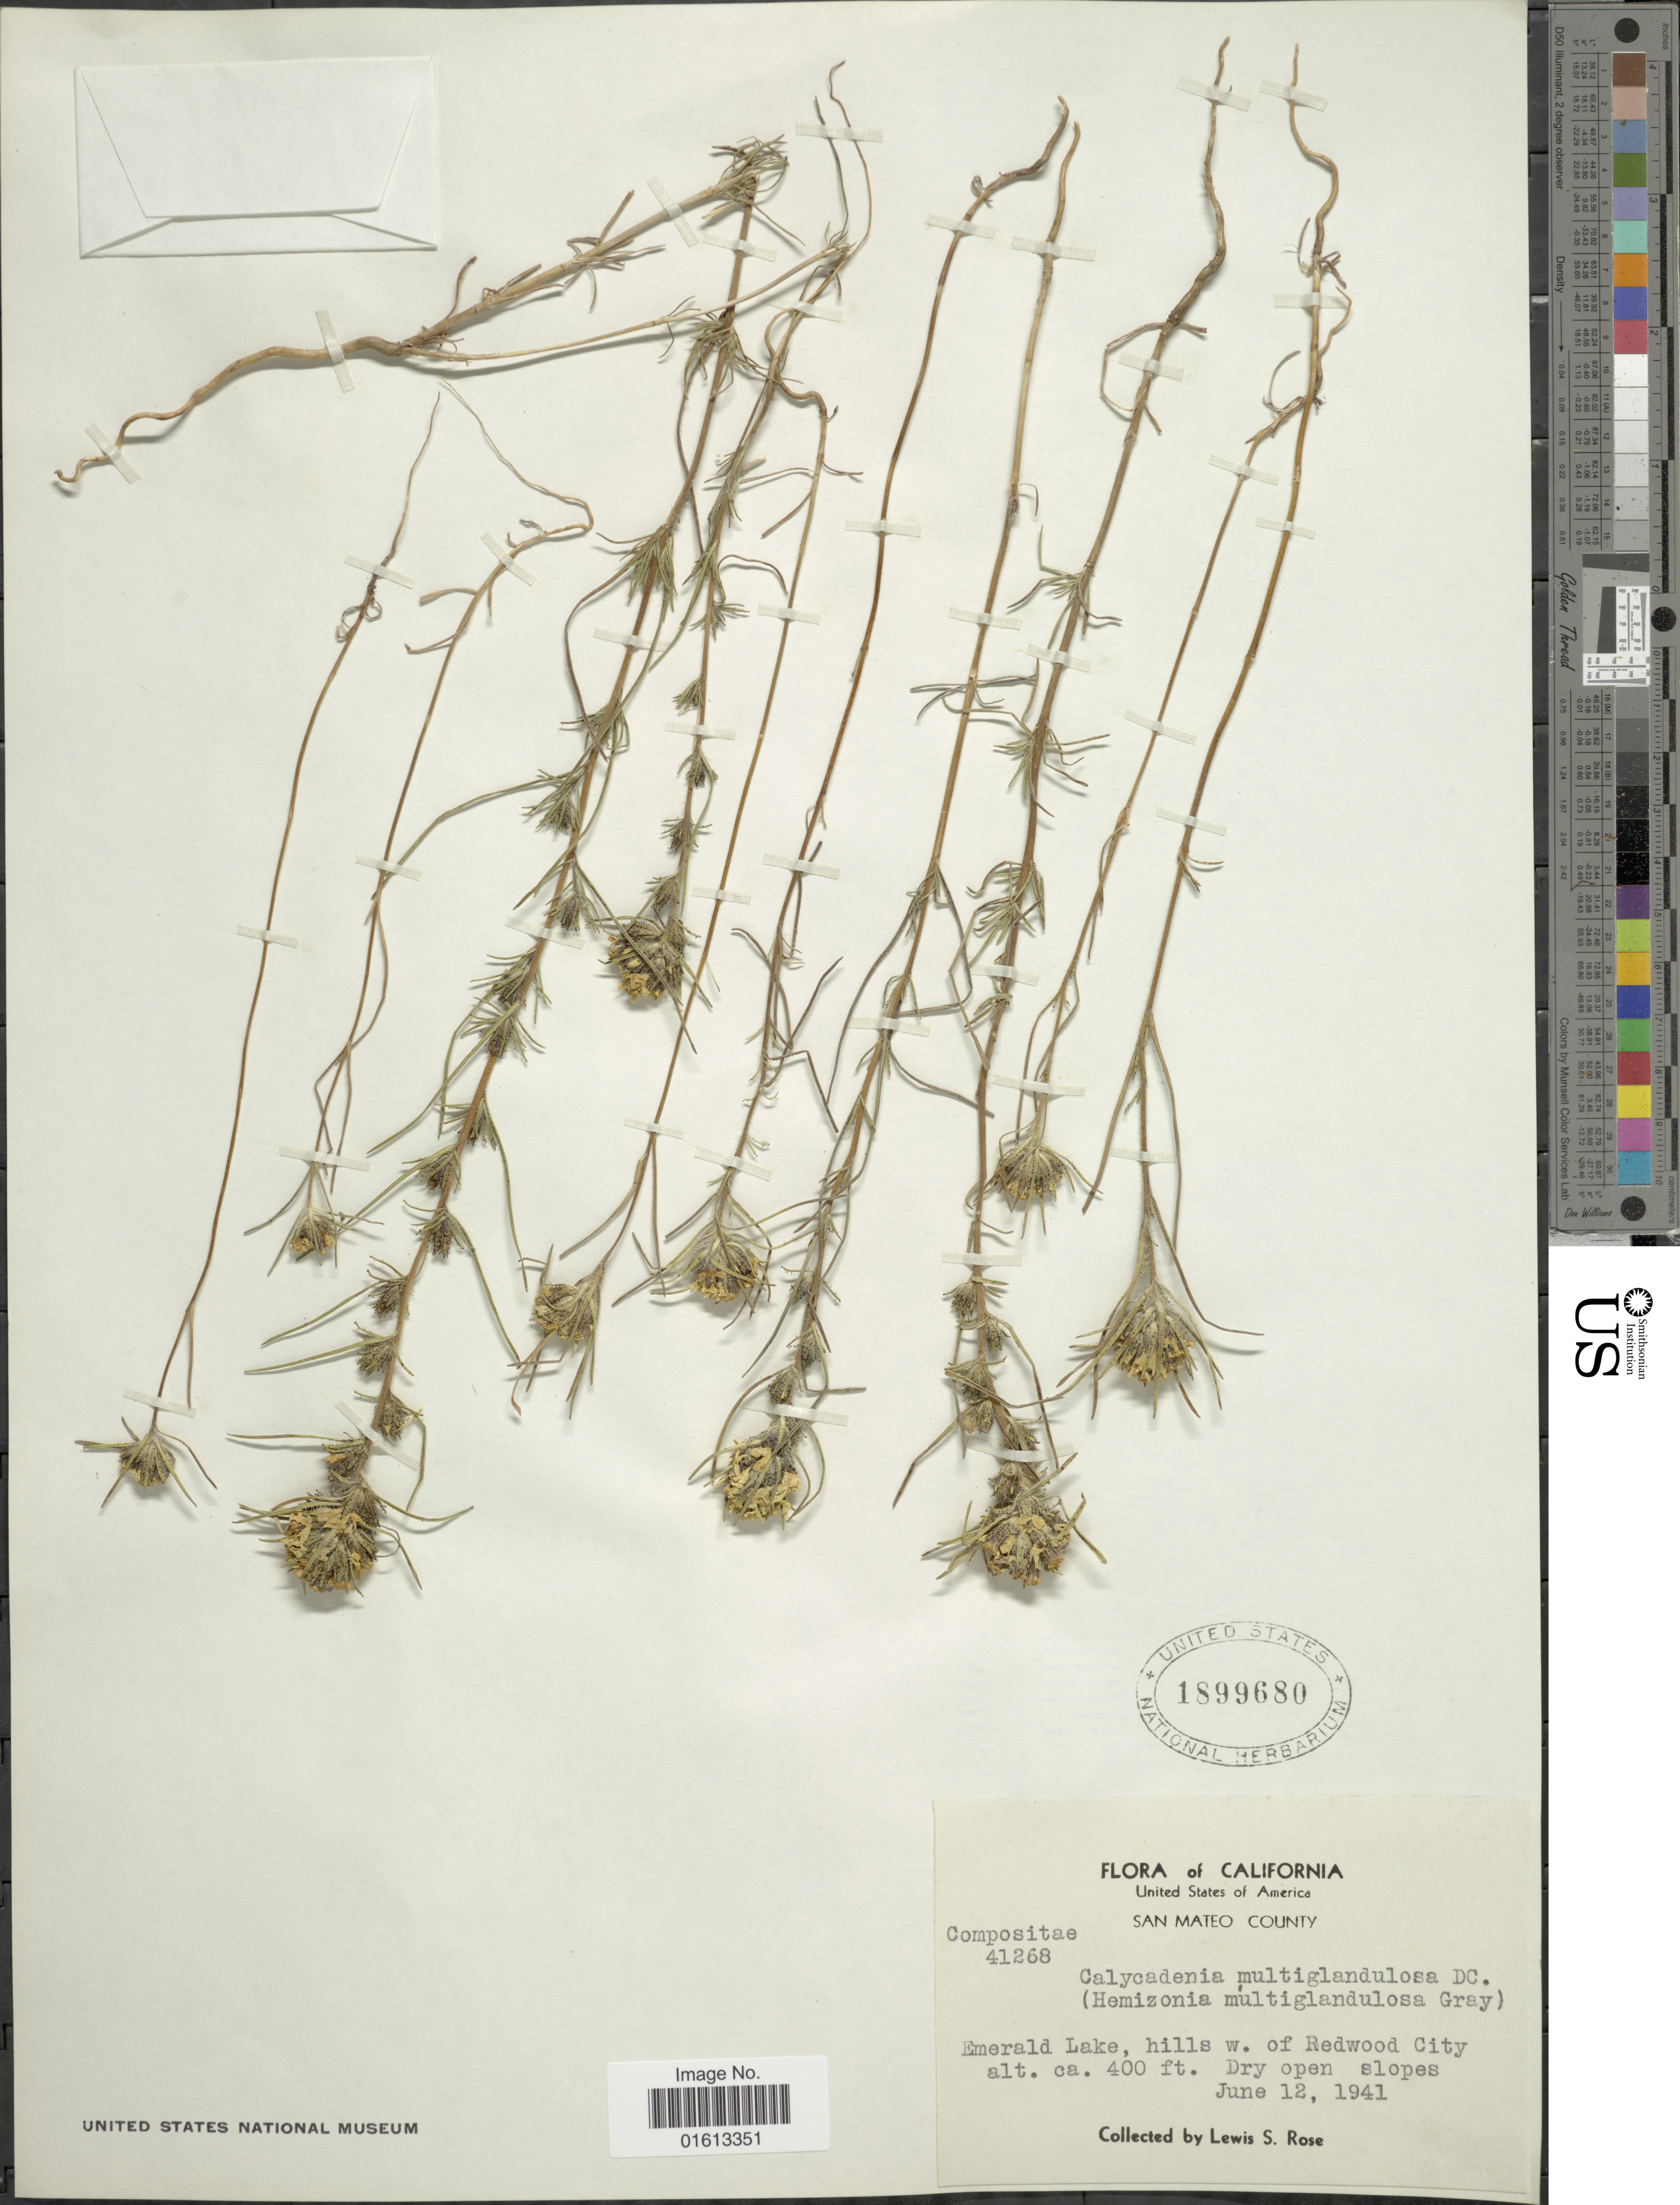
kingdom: Plantae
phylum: Tracheophyta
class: Magnoliopsida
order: Asterales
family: Asteraceae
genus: Calycadenia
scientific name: Calycadenia multiglandulosa subsp. bicolor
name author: (Greene) D.D. Keck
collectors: L. S. Rose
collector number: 41268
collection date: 1941-06-12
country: United States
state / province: California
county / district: San Mateo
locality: San Mateo County, Emerald Lake, hills w. of Redwood city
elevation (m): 122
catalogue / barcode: US 1899680